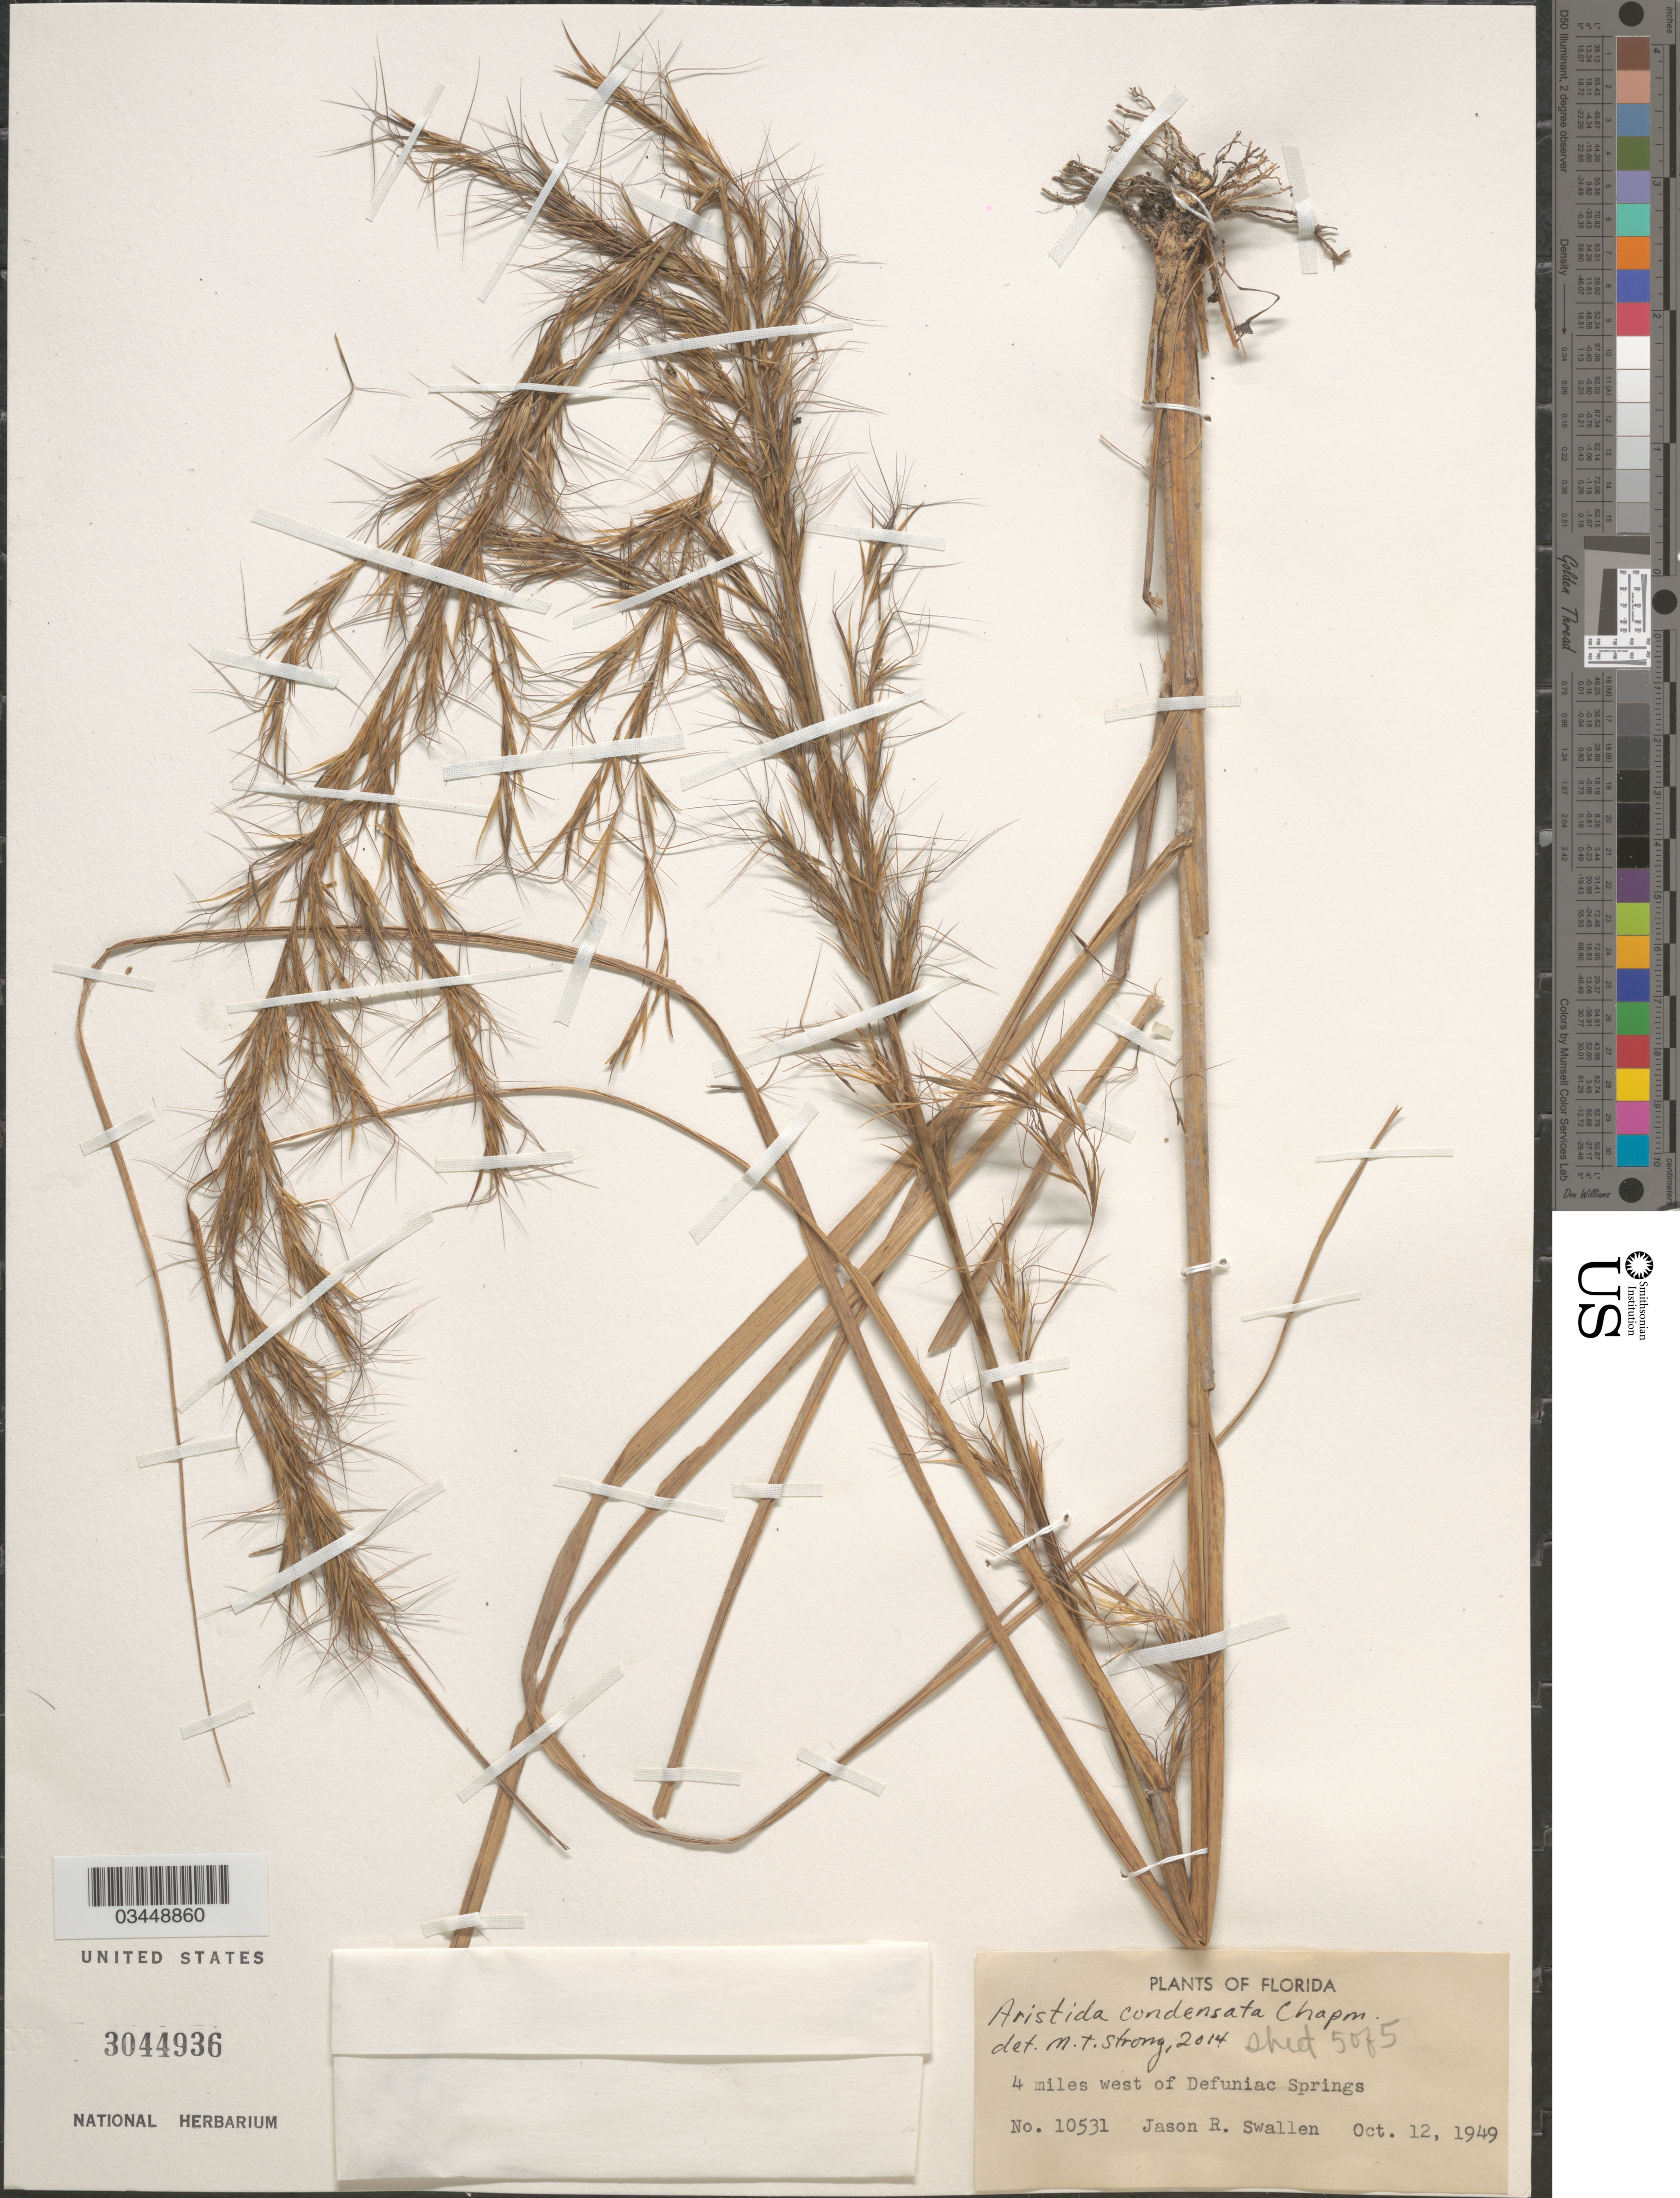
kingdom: Plantae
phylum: Tracheophyta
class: Liliopsida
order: Poales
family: Poaceae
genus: Aristida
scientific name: Aristida condensata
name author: Chapm.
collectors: J. R. Swallen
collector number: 10531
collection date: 1949-10-12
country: United States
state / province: Florida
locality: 4 miles west of Defuniac Springs.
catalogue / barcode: US 3044936